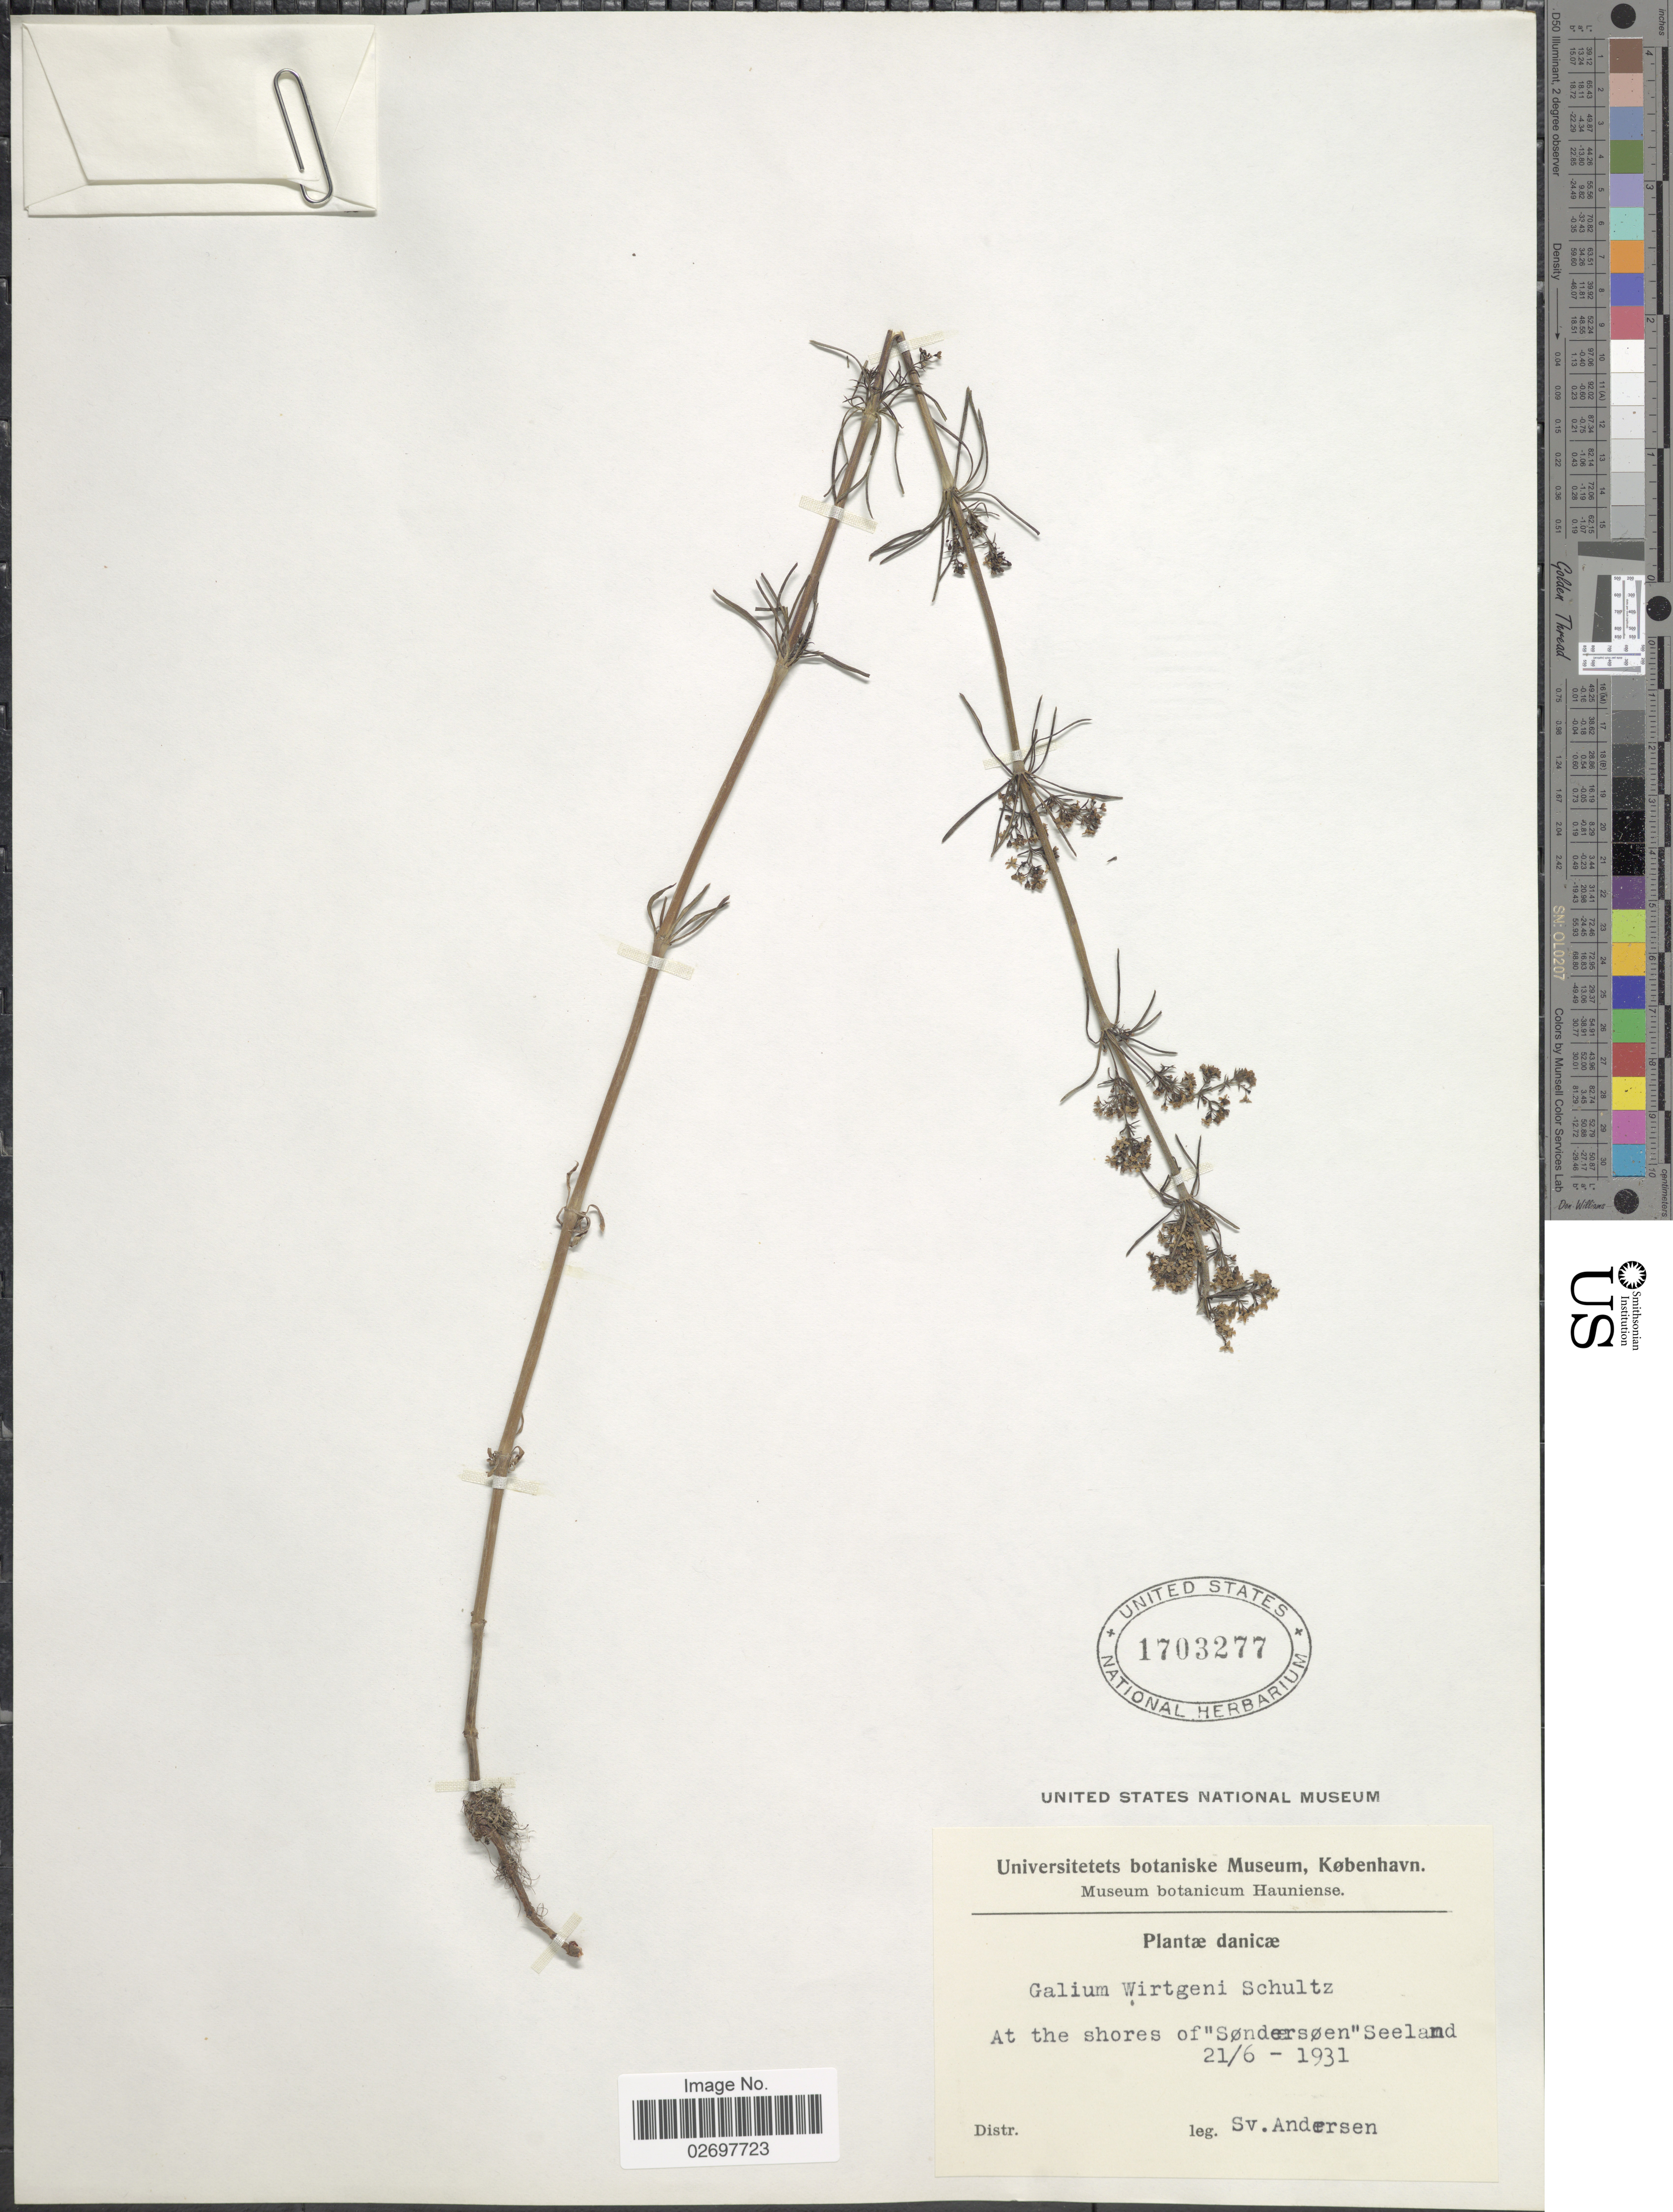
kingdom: Plantae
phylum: Tracheophyta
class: Magnoliopsida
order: Gentianales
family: Rubiaceae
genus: Galium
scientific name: Galium wirtgenii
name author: F.W. Schultz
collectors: S. Andersen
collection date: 1931-06-21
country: Denmark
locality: Danicae, At the shores of Sondersoen Seeland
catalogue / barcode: US 1703277